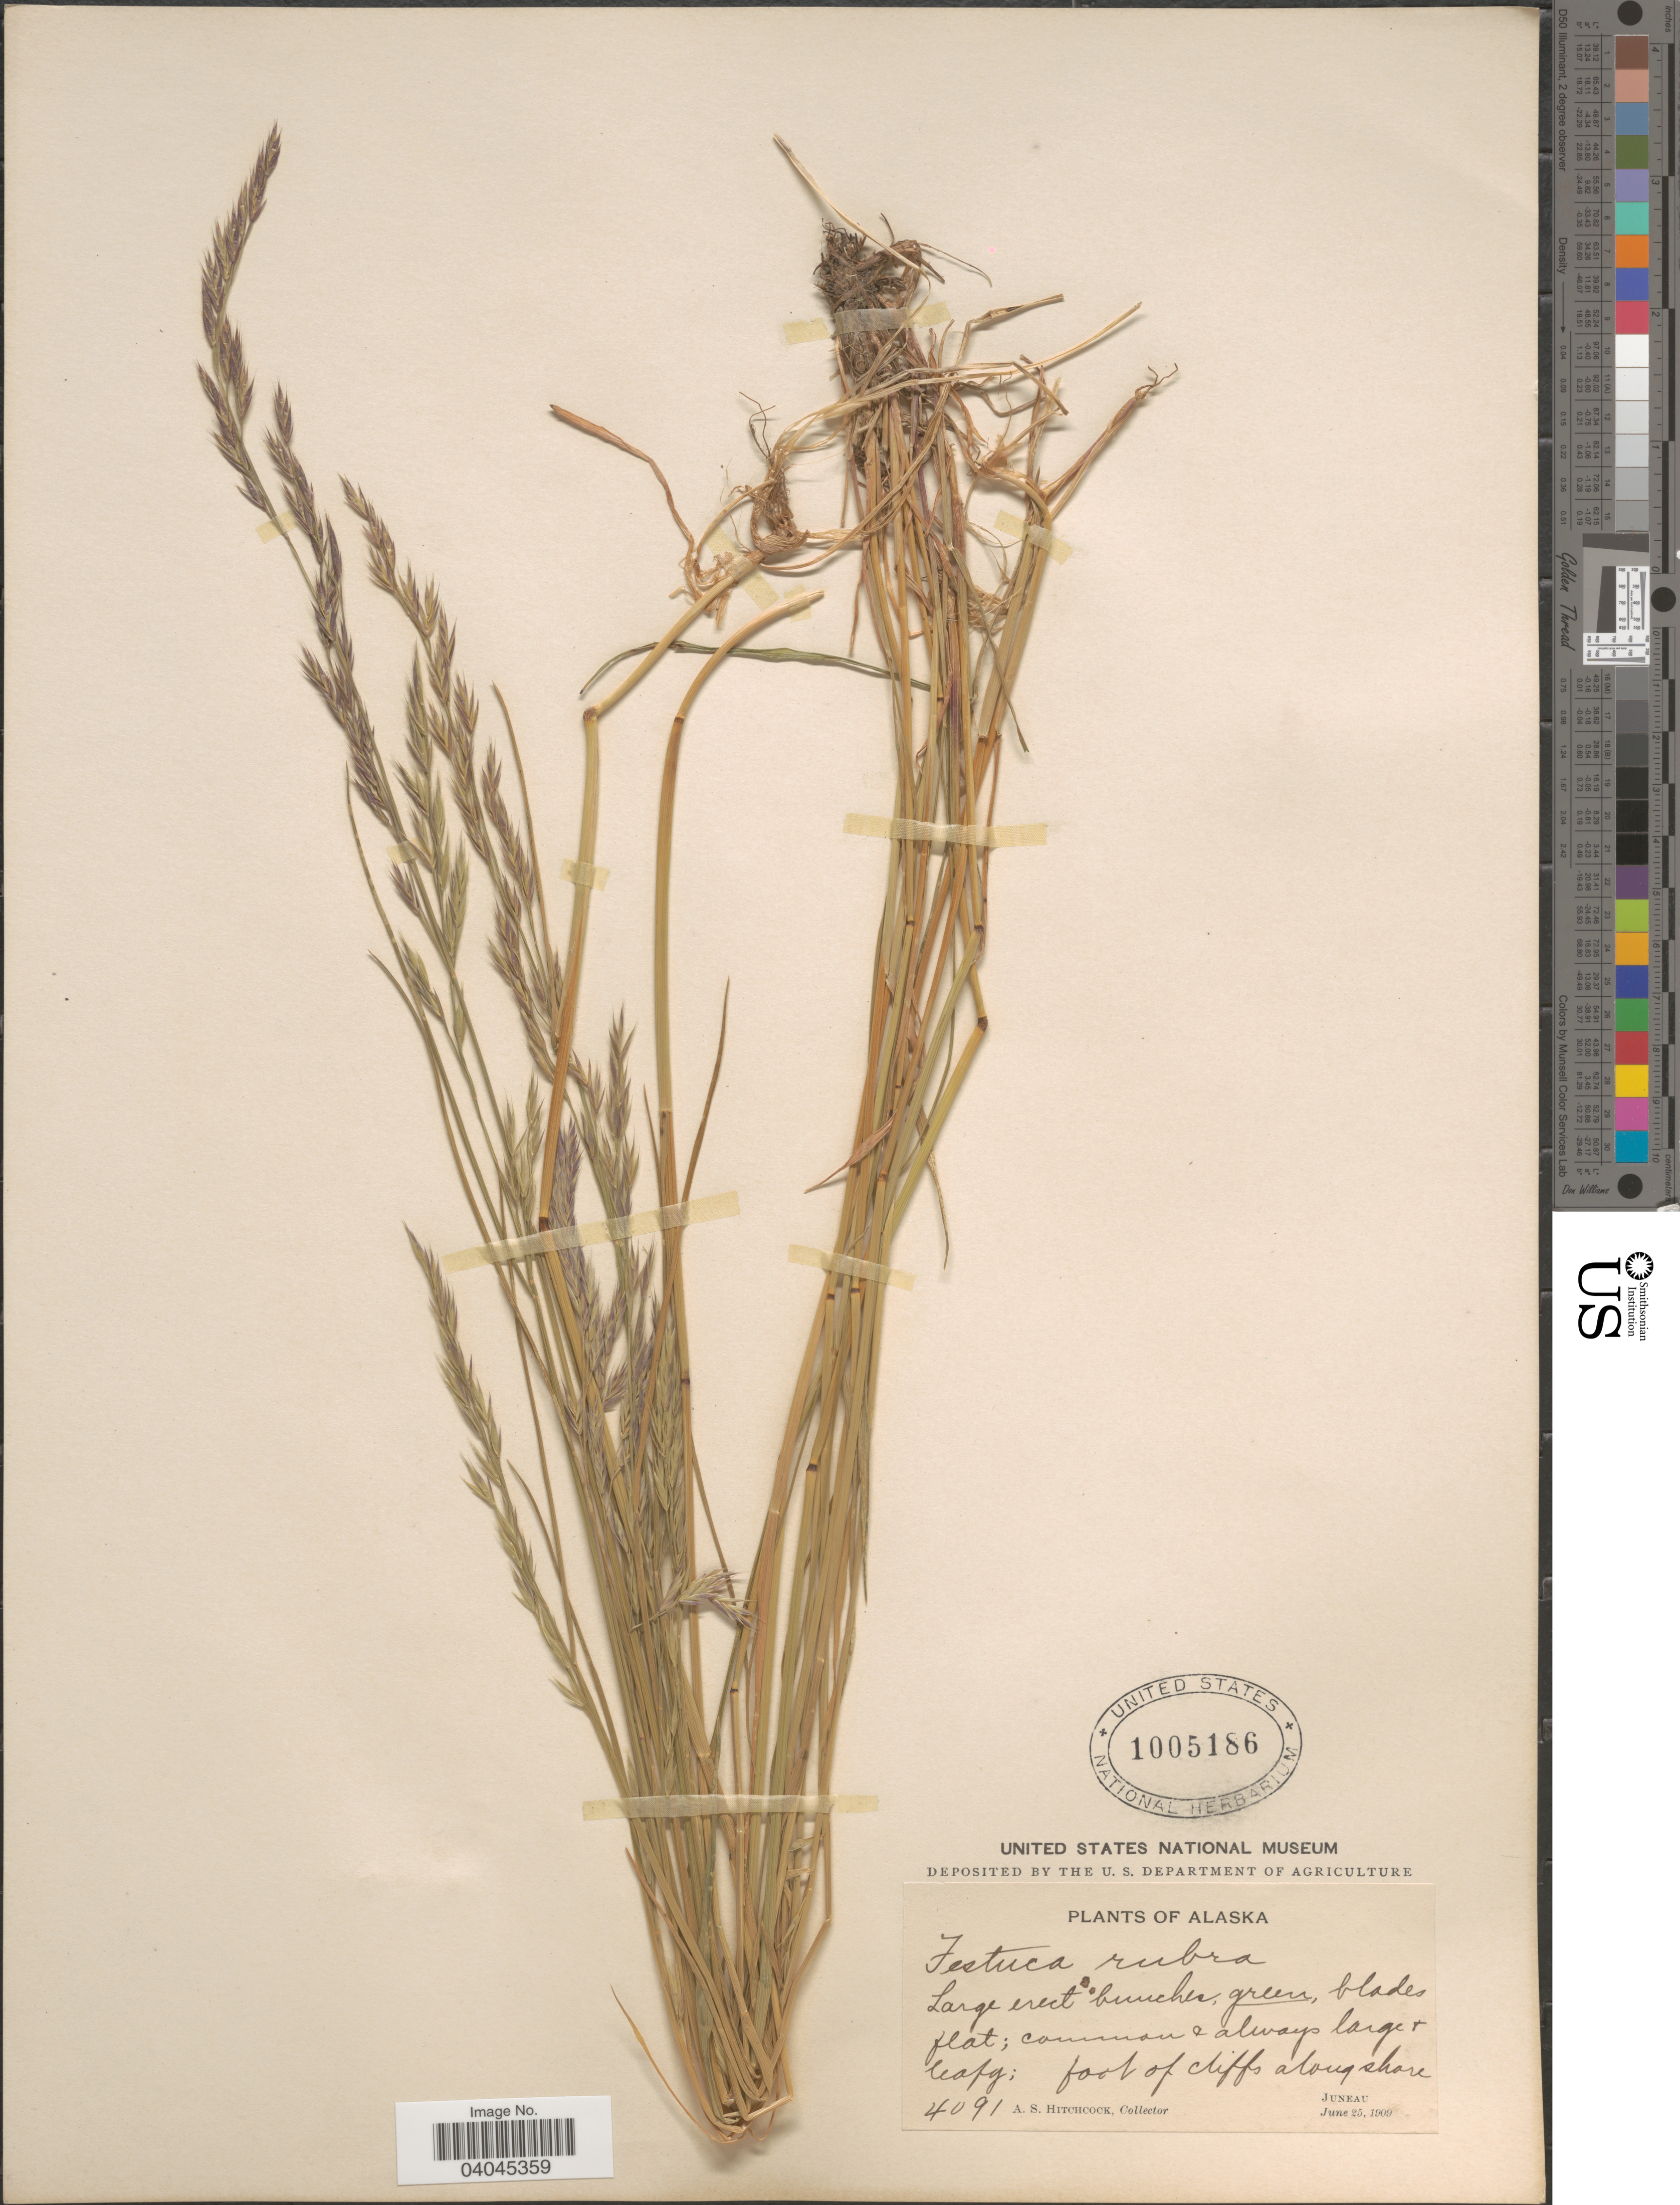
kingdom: Plantae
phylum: Tracheophyta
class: Liliopsida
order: Poales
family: Poaceae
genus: Festuca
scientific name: Festuca rubra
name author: L.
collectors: A. S. Hitchcock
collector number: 4091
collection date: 1909-06-25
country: United States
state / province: Alaska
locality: Foot of cliffs along shore. Juneau.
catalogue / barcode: US 1005186